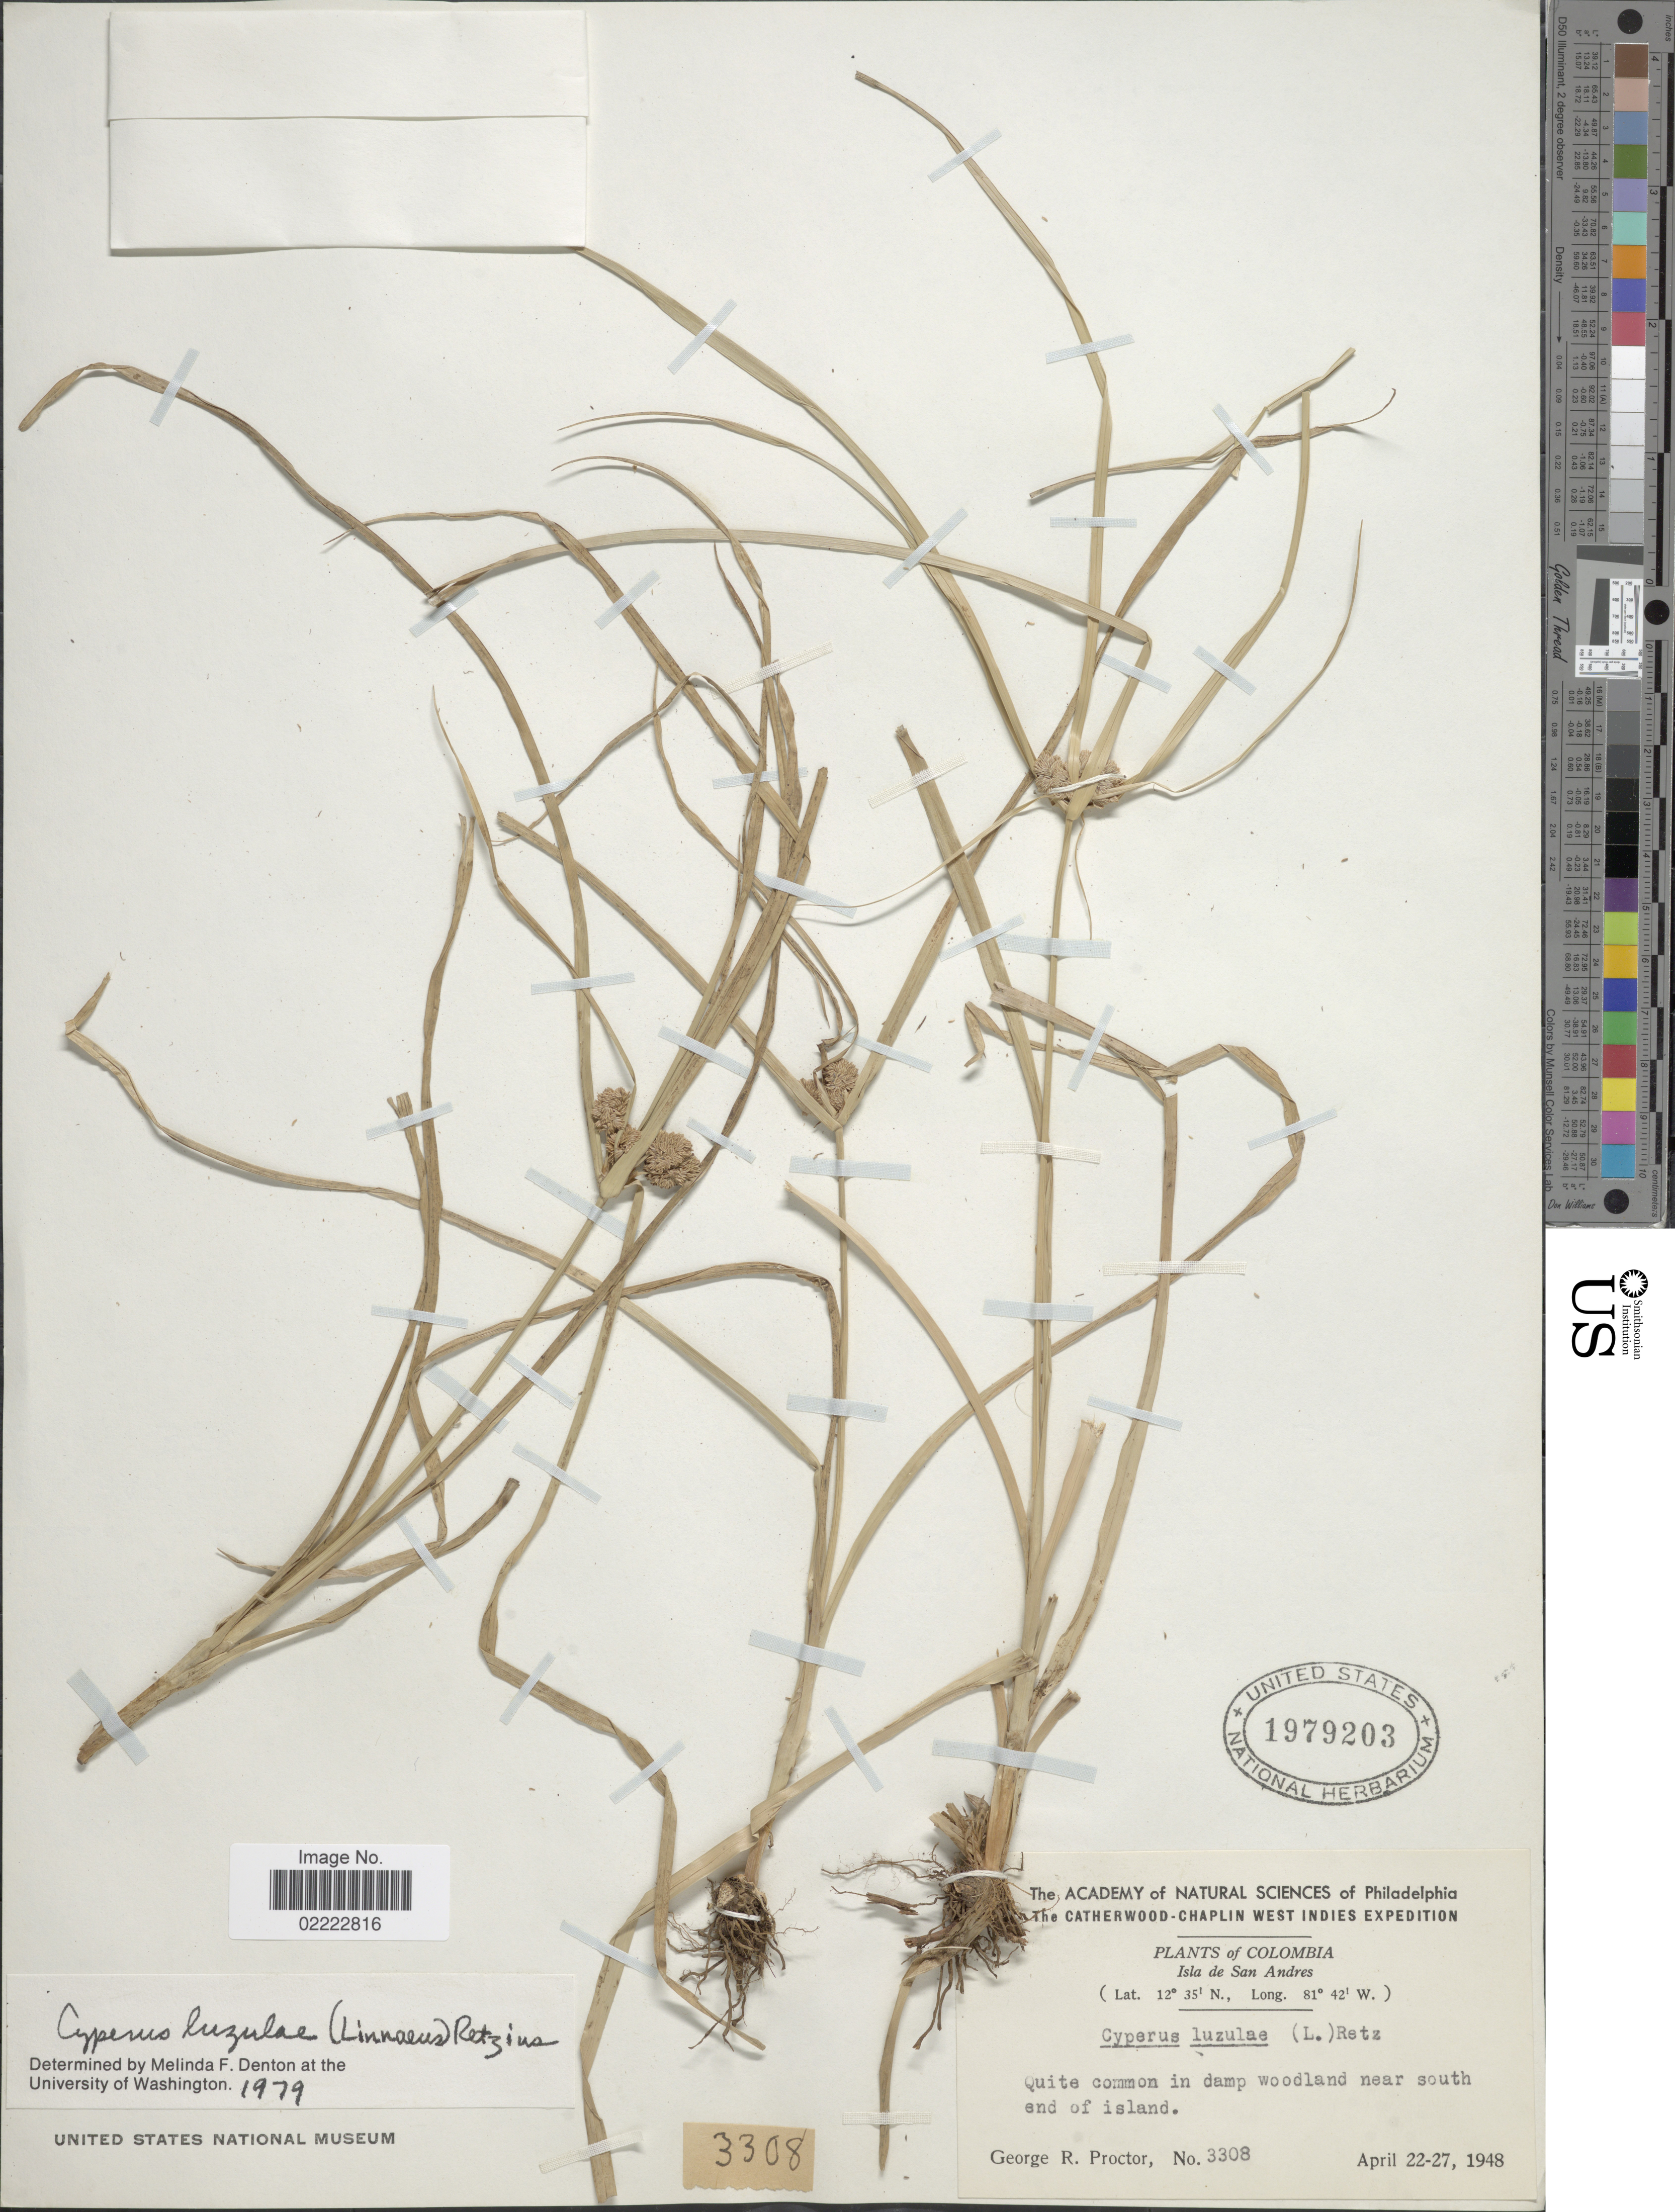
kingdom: Plantae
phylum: Tracheophyta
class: Liliopsida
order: Poales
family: Cyperaceae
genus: Cyperus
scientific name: Cyperus luzulae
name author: (L.) Rottb. ex Retz.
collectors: G. Proctor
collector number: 3308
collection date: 1948-04-22/1948-04-27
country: Colombia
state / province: San Andres y Providencia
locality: The Catherwood-Chaplin West Indies, Isla de San Andres, Quite common in damp woodland near south end of Island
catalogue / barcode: US 1979203